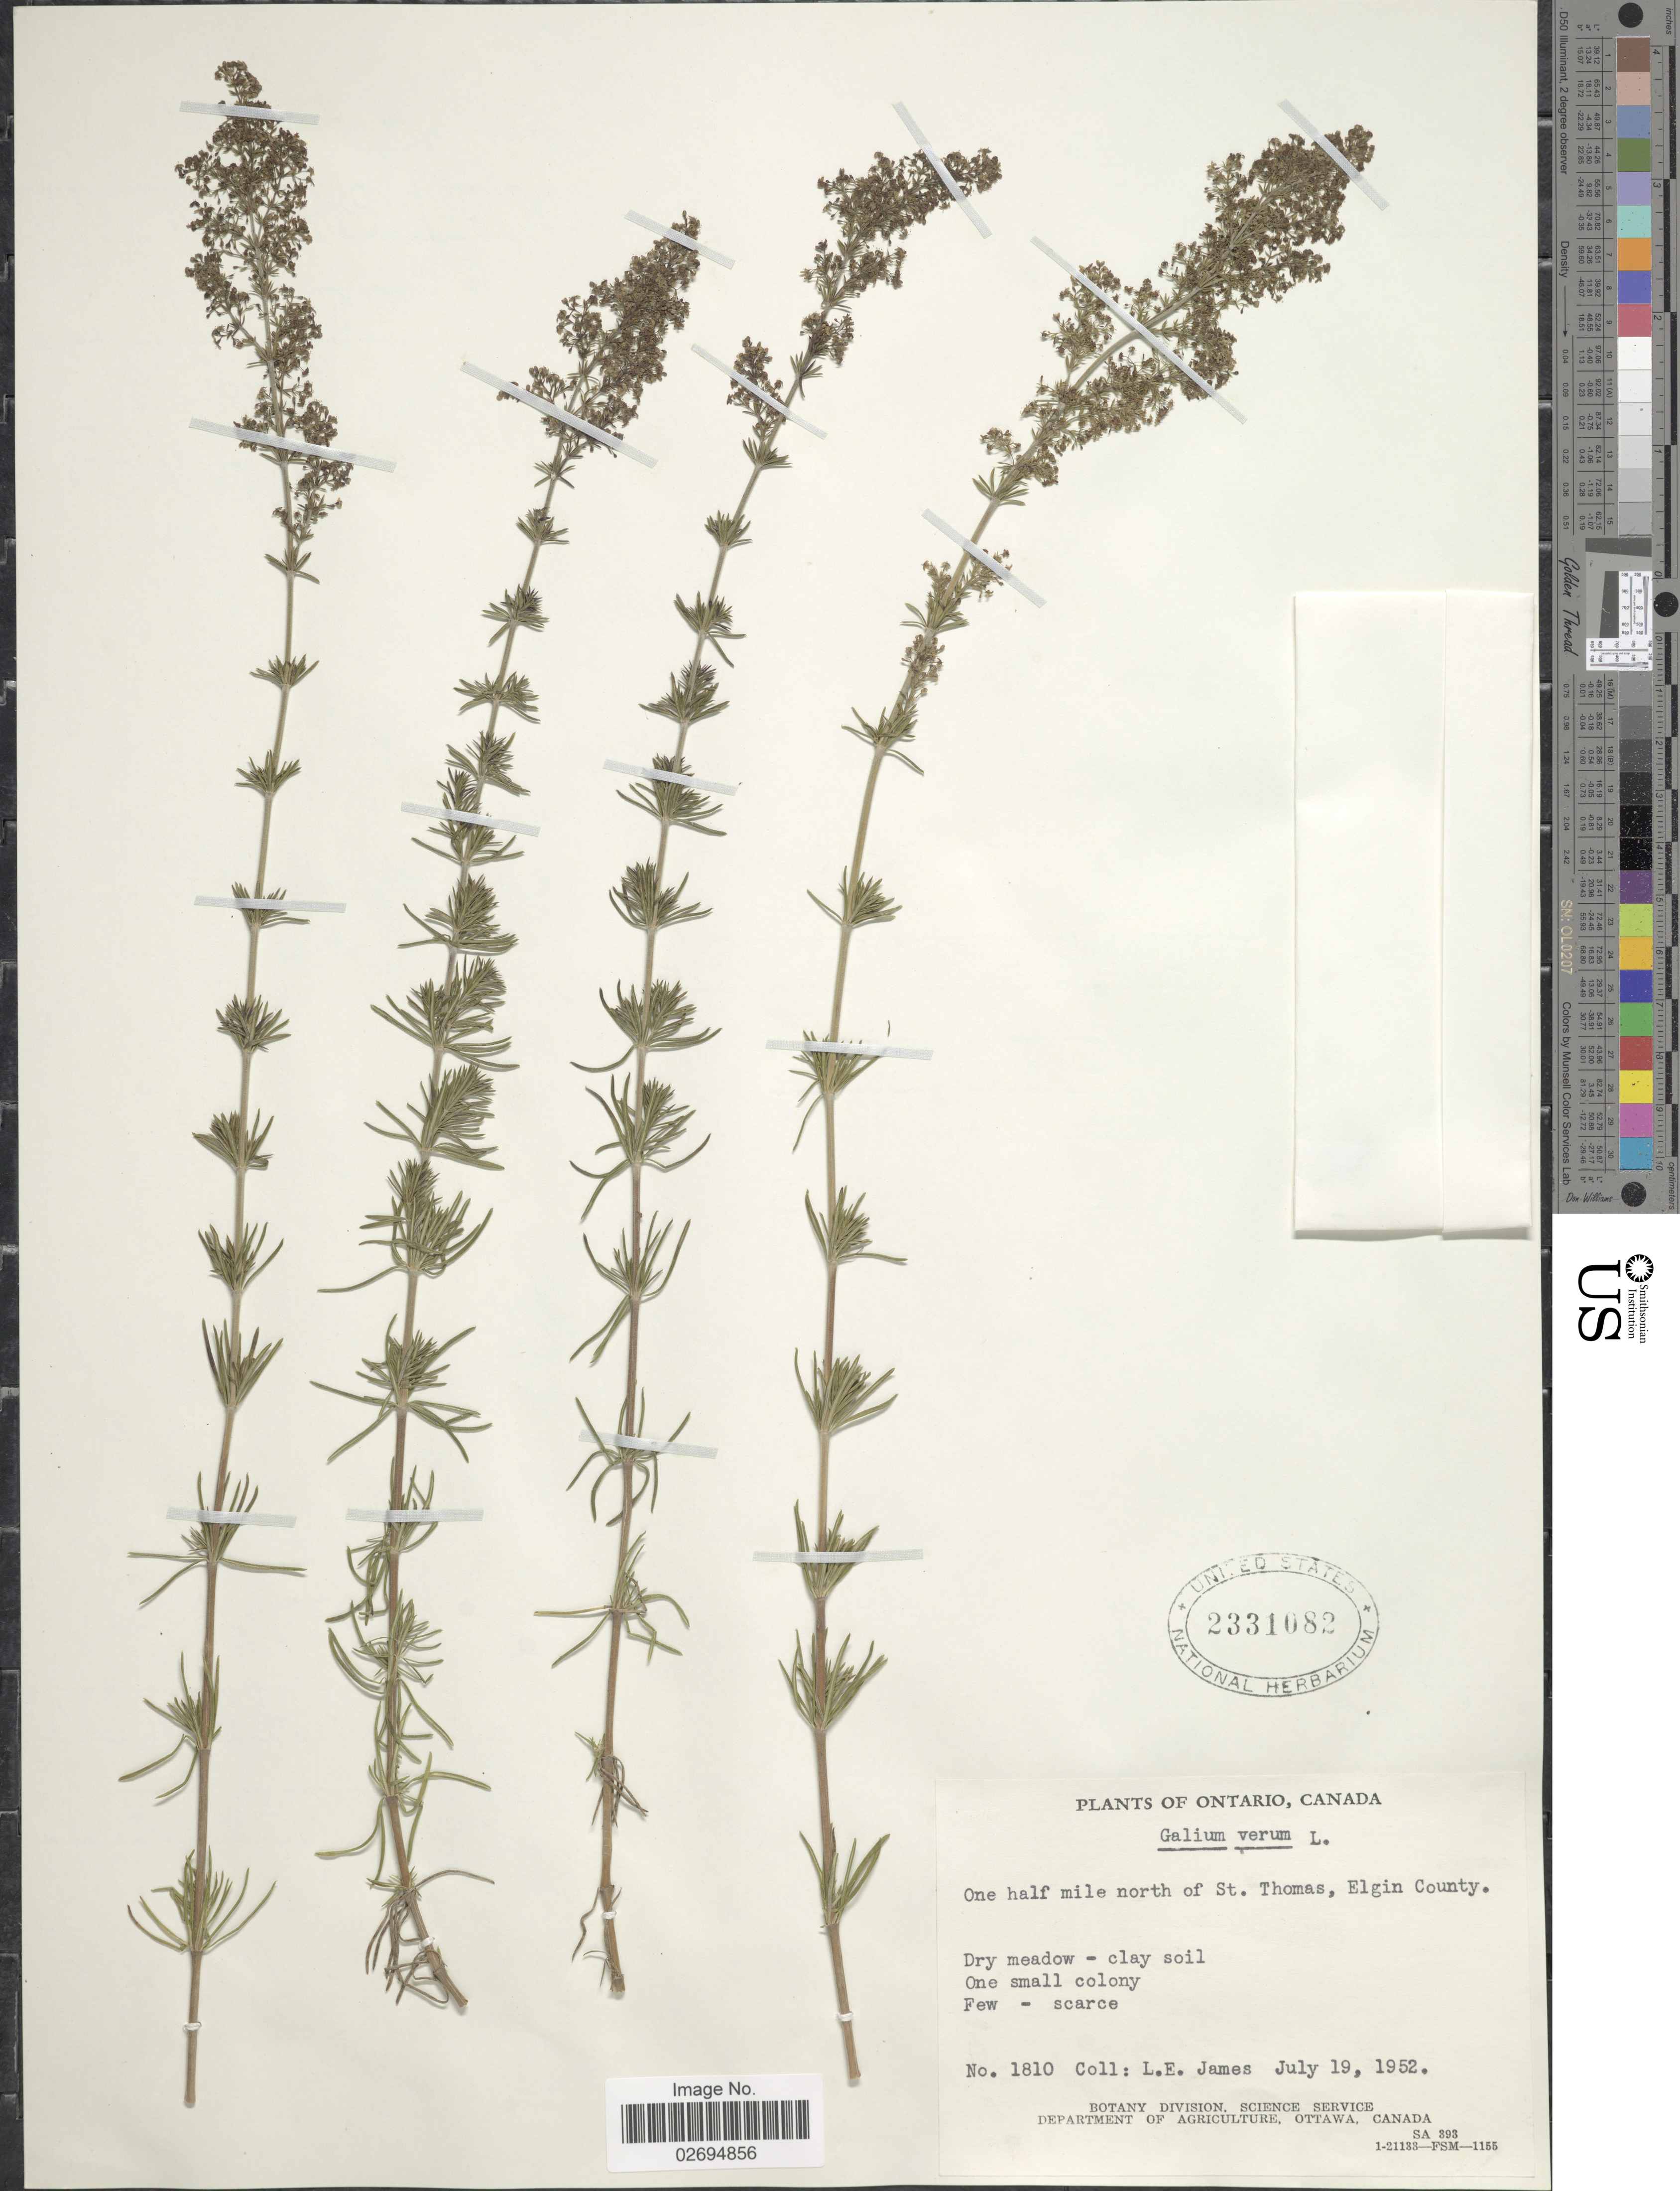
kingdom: Plantae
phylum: Tracheophyta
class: Magnoliopsida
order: Gentianales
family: Rubiaceae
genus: Galium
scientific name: Galium verum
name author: L.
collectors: L. E. James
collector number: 1810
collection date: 1952-07-19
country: Canada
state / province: Ontario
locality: One half mile north of St. Thomas, Elgin County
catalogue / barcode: US 2331082